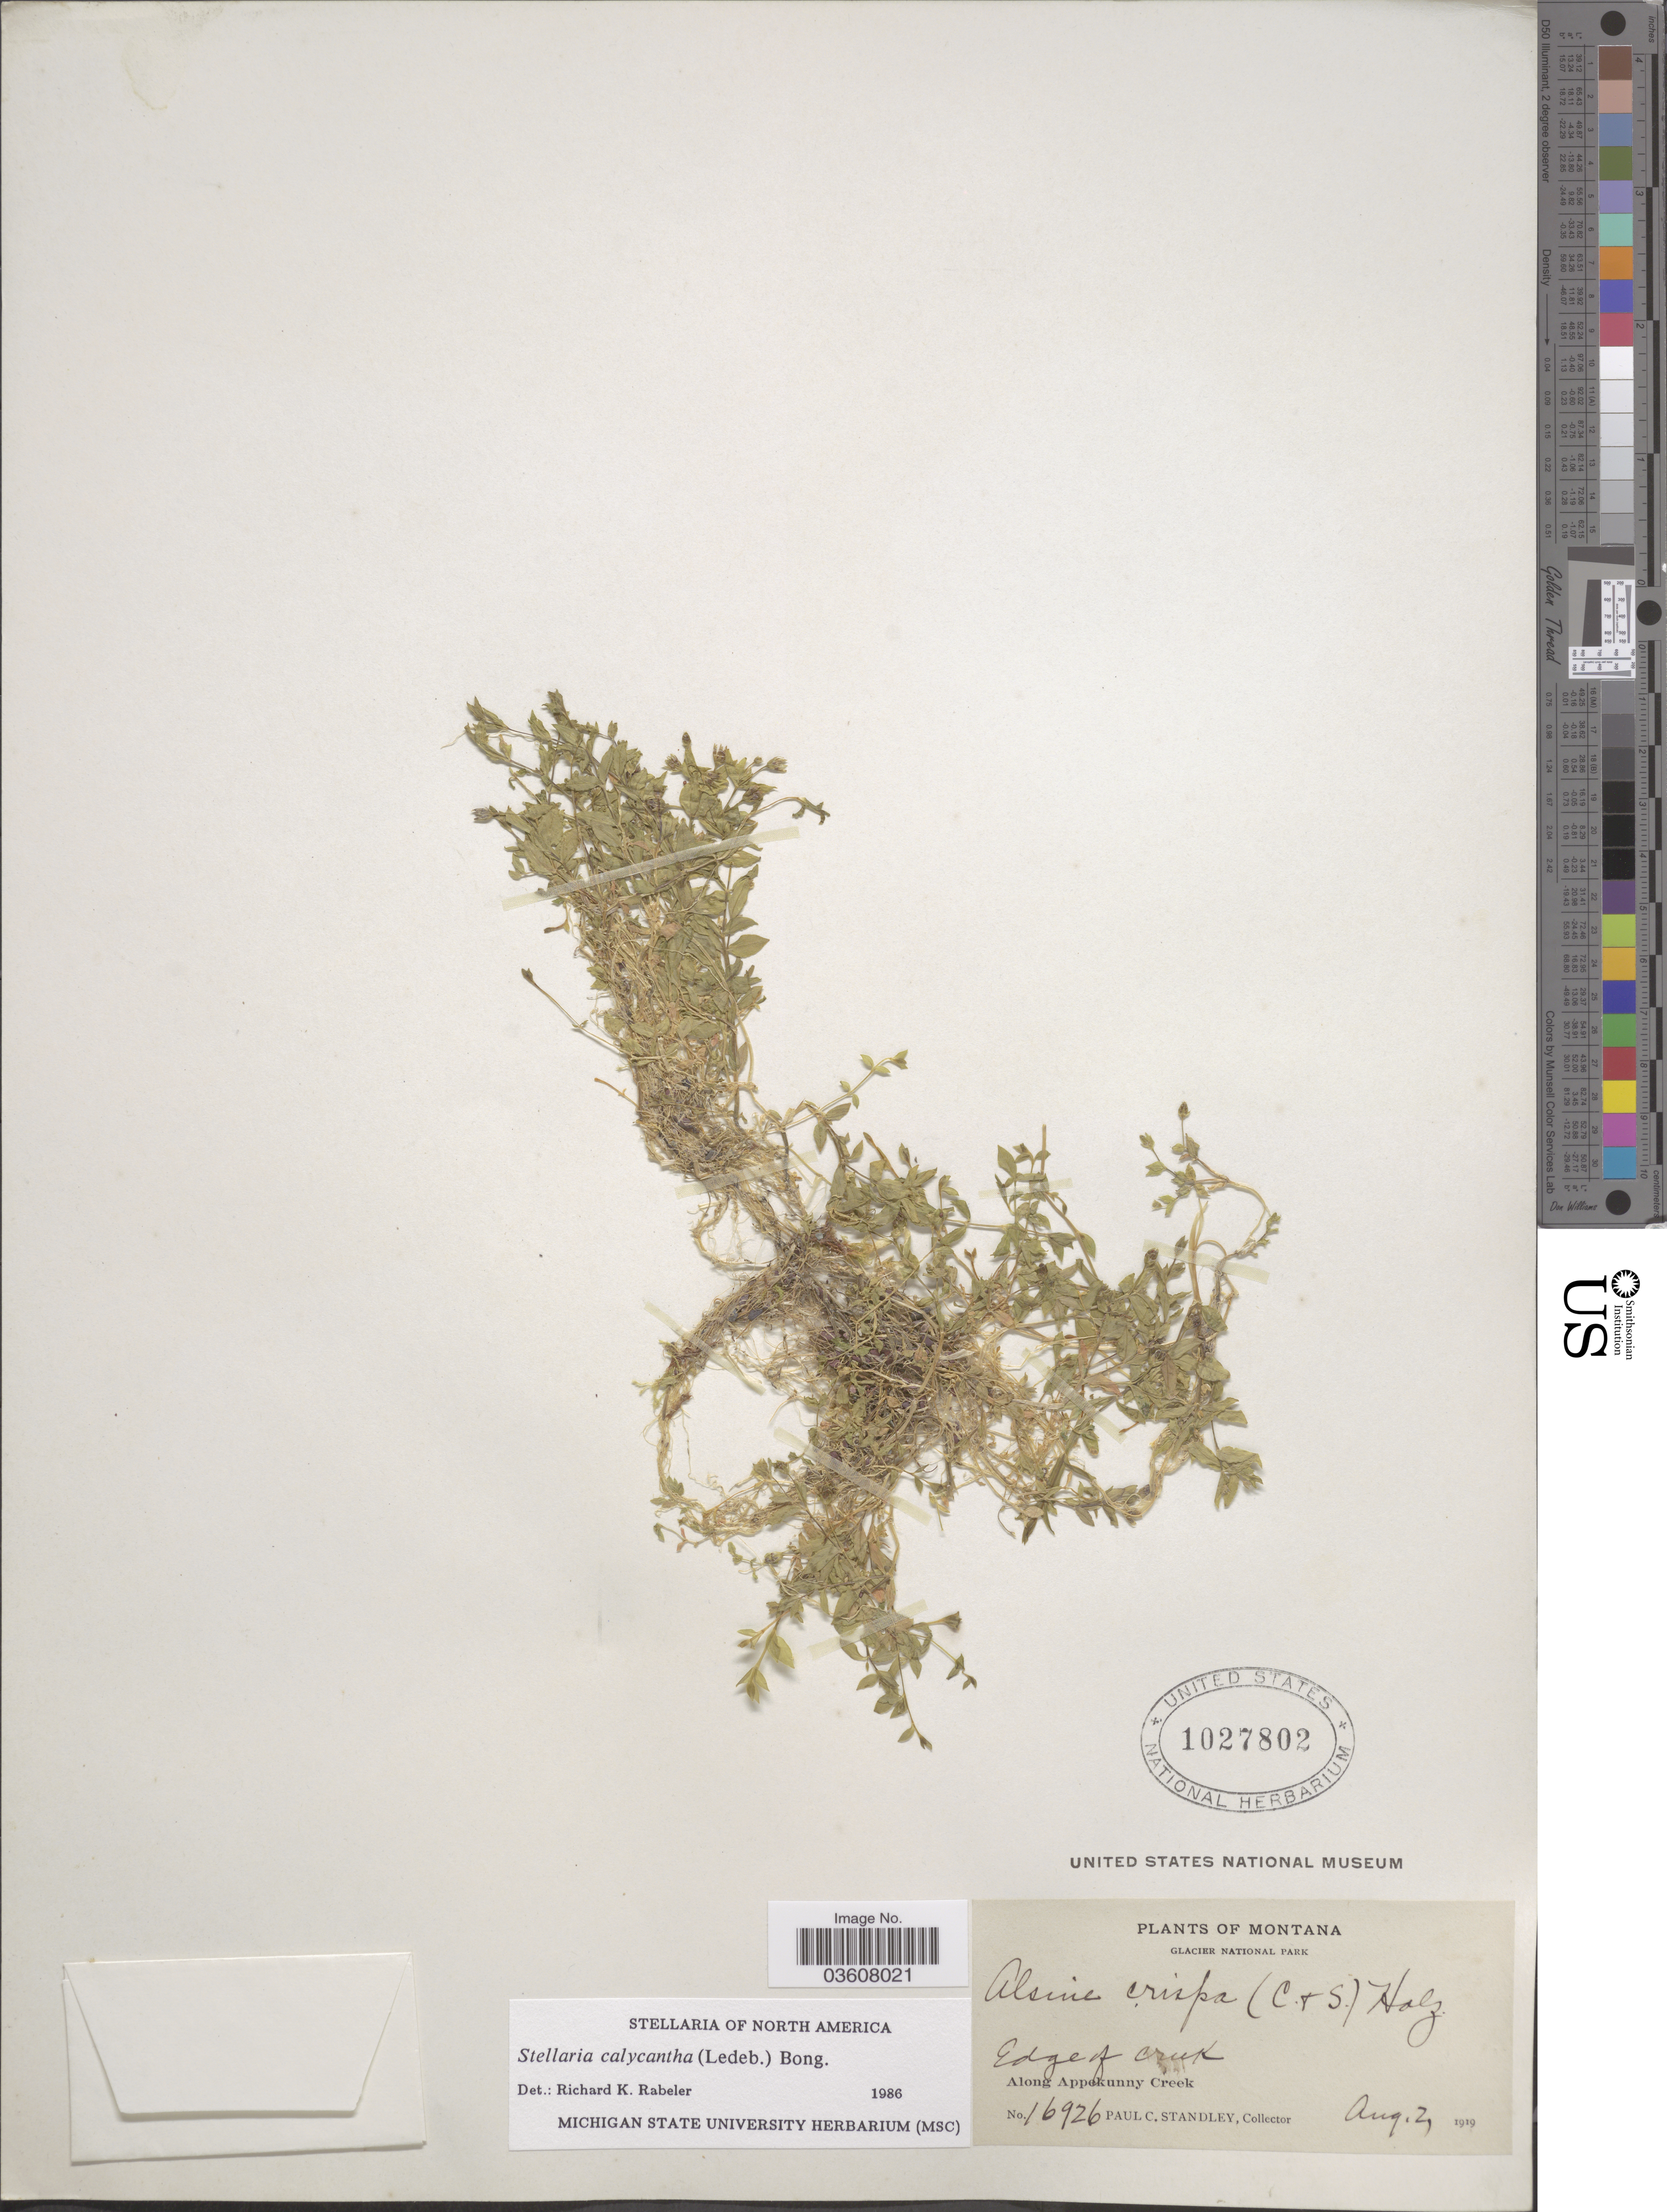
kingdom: Plantae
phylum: Tracheophyta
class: Magnoliopsida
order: Caryophyllales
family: Caryophyllaceae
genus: Stellaria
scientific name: Stellaria calycantha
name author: (Ledeb.) Bong.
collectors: P. C. Standley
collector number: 16926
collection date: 1919-08-02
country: United States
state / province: Montana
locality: Glacier National Park, Edge of creek. Along Appekunny Creek.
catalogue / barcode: US 1027802